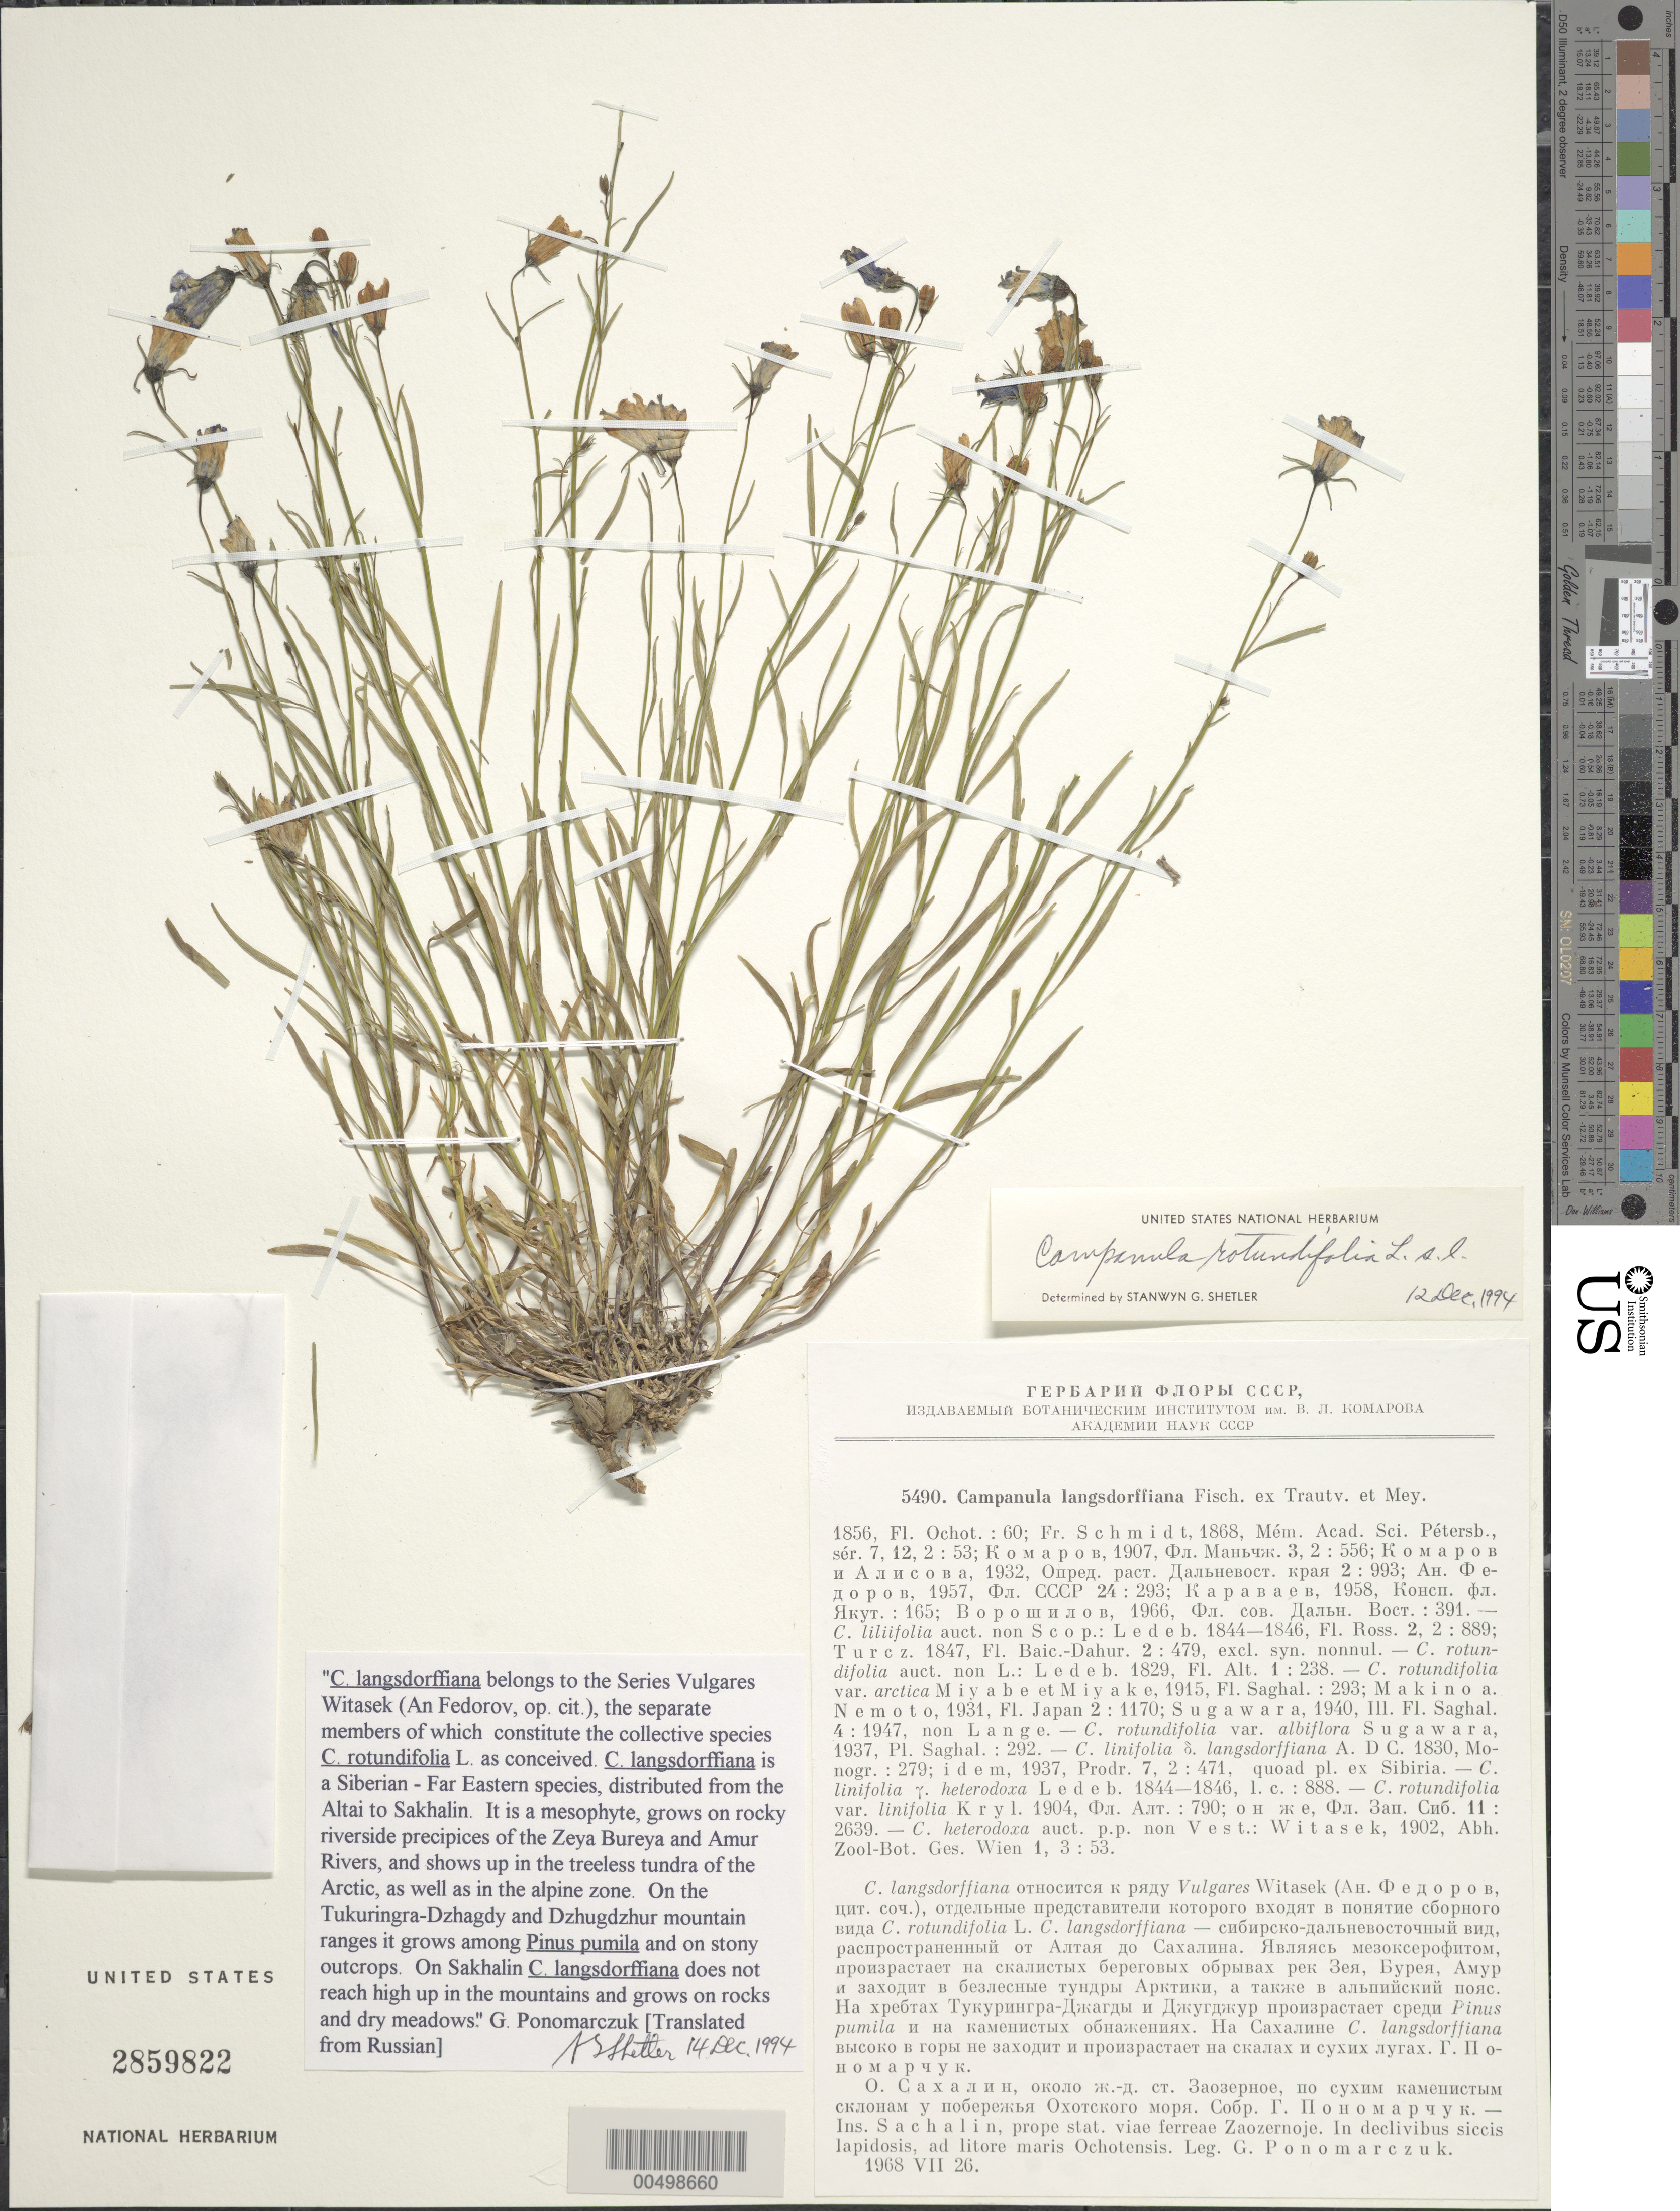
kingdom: Plantae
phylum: Tracheophyta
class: Magnoliopsida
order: Asterales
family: Campanulaceae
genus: Campanula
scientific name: Campanula rotundifolia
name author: L.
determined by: Shetler, Stanwyn G., (US), NMNH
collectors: G. Ponomarczuk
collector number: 5490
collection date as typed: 26 Jul 1968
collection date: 1968-07-26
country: Russian Federation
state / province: Sakhalin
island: Sakhalin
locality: near railroad station Zaozernoye, on the shores of the Okhotsk Sea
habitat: on dry stony slopes on the shores of the sea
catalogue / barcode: US 2859822